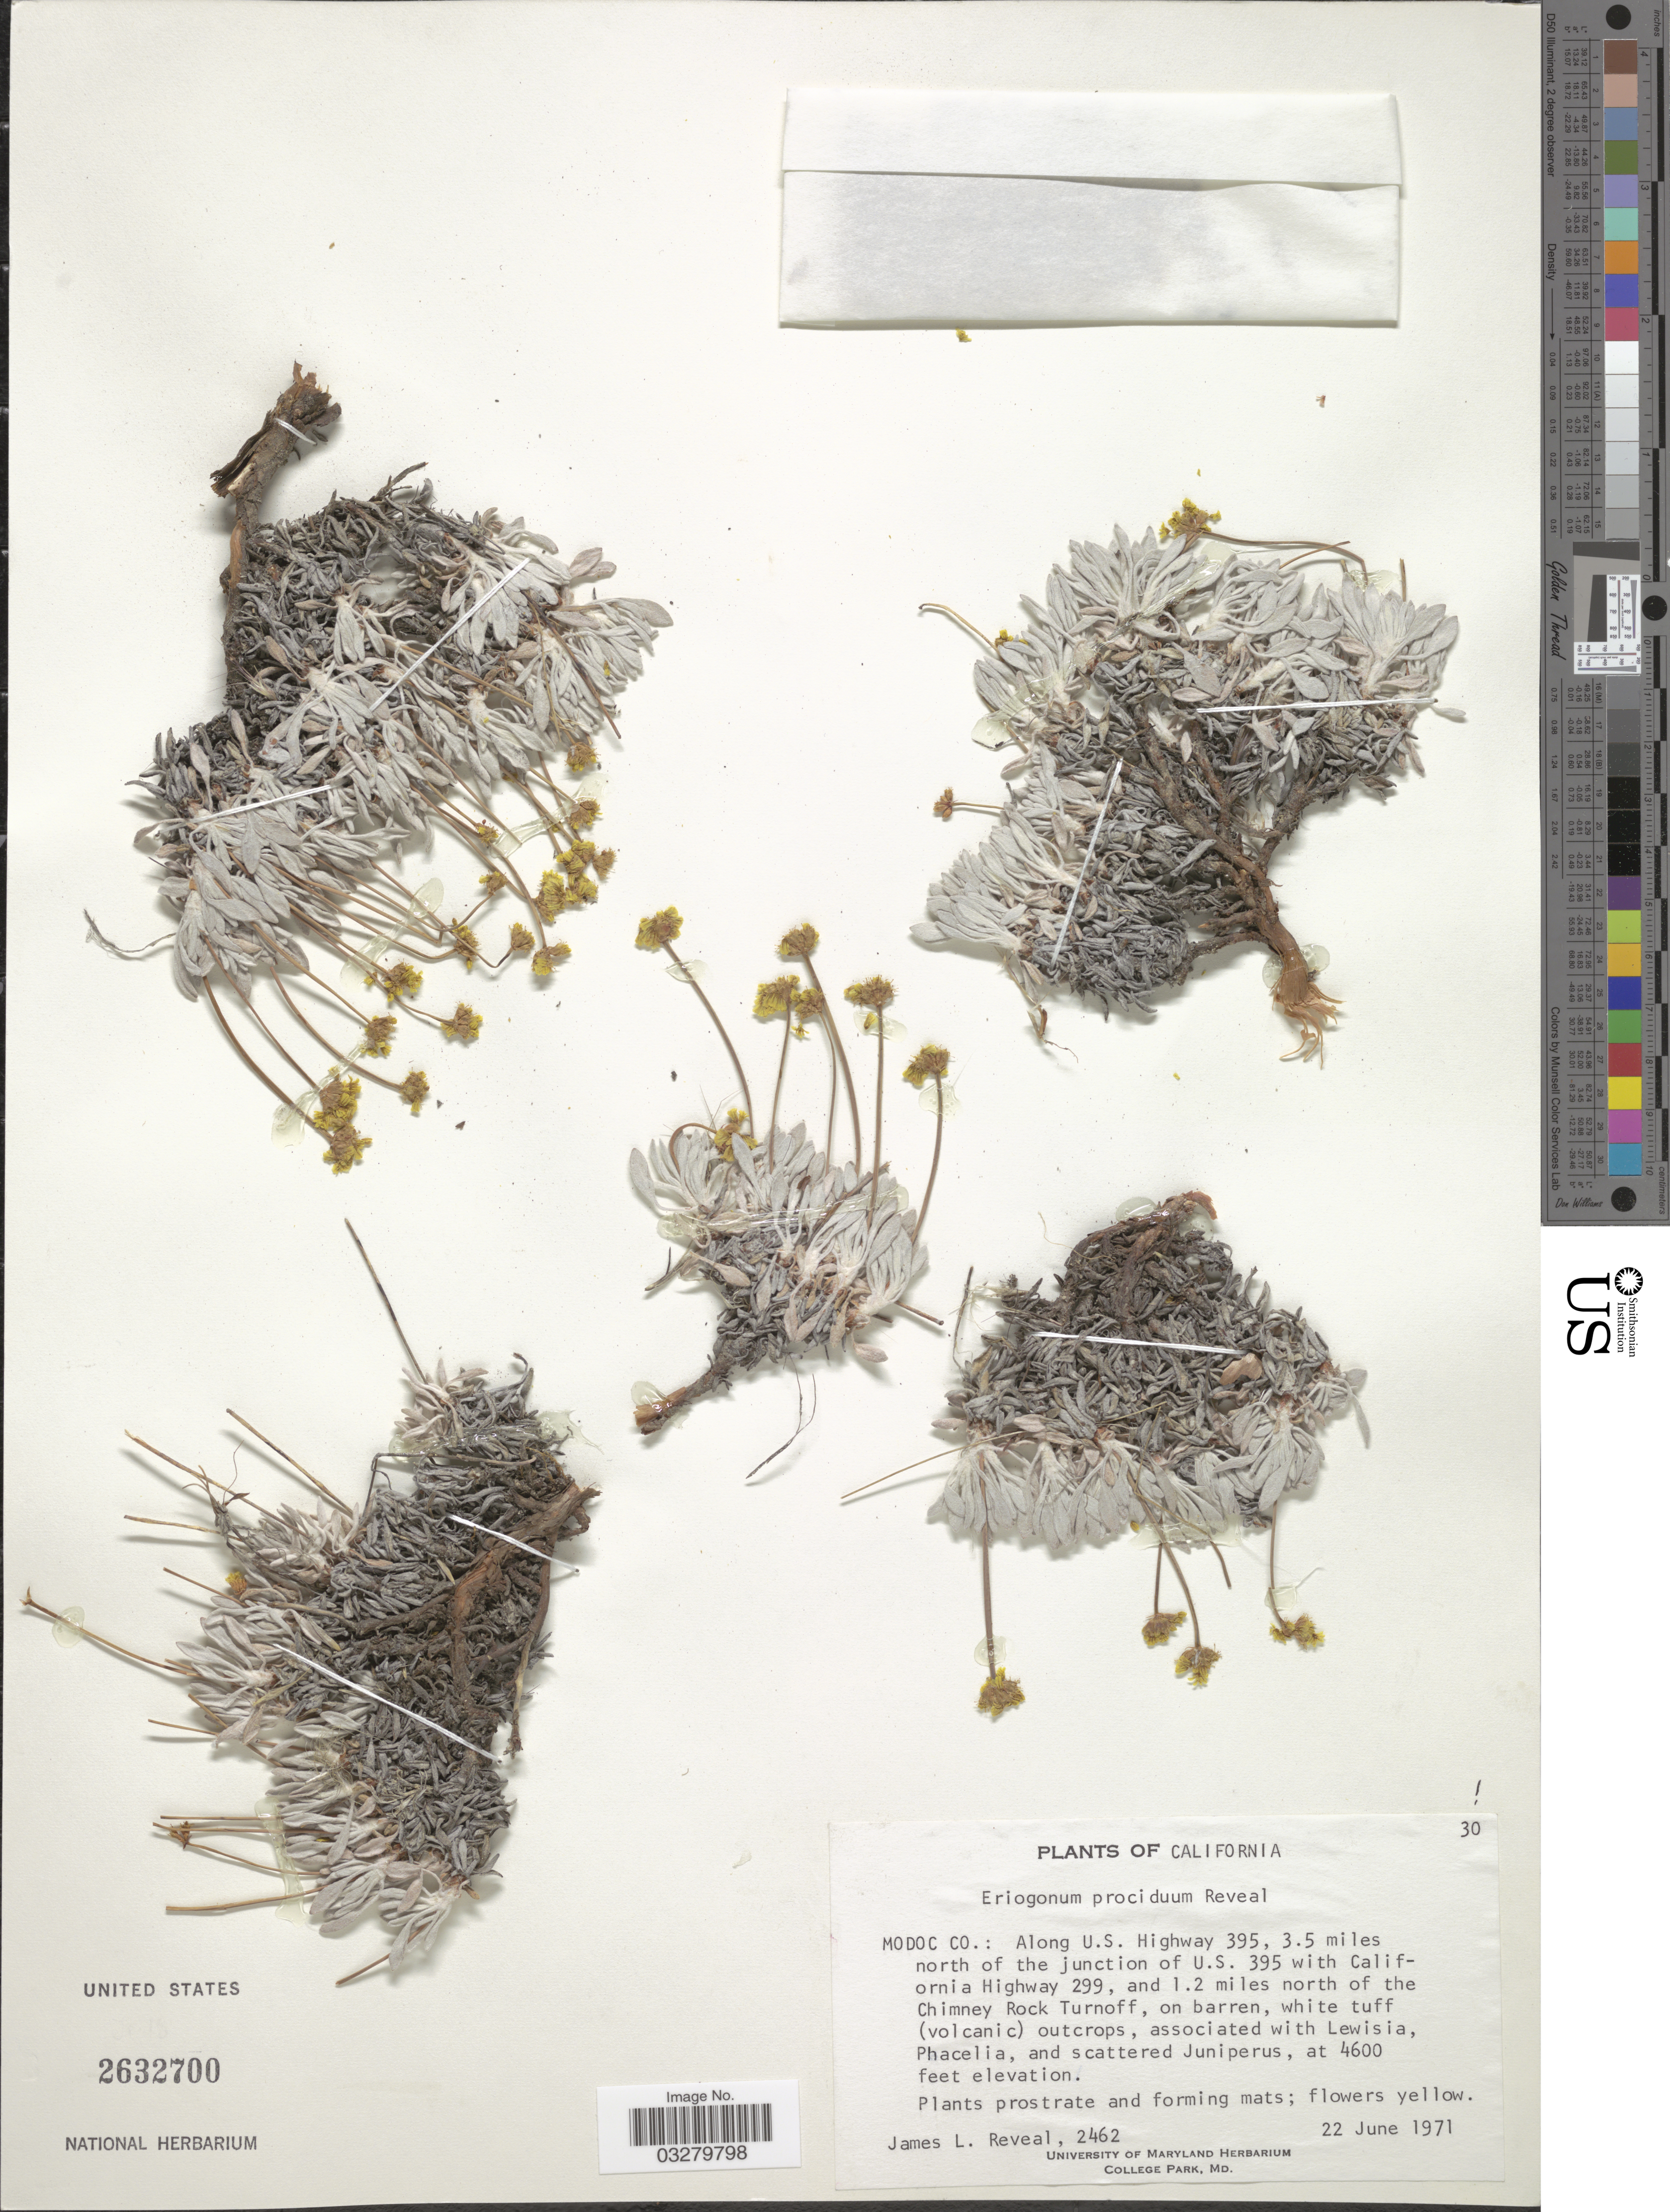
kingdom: Plantae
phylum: Tracheophyta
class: Magnoliopsida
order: Caryophyllales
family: Polygonaceae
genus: Eriogonum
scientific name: Eriogonum prociduum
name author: Reveal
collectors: J. L. Reveal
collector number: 2462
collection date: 1971-06-22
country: United States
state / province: California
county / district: Modoc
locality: Modoc Co.: Along U.S. Highway 395, 3.5 miles north of the junction of U.S. 395 with California Highway 299, and 1.2 miles north of the Chimney Rock Turnoff.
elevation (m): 1402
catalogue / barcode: US 2632700